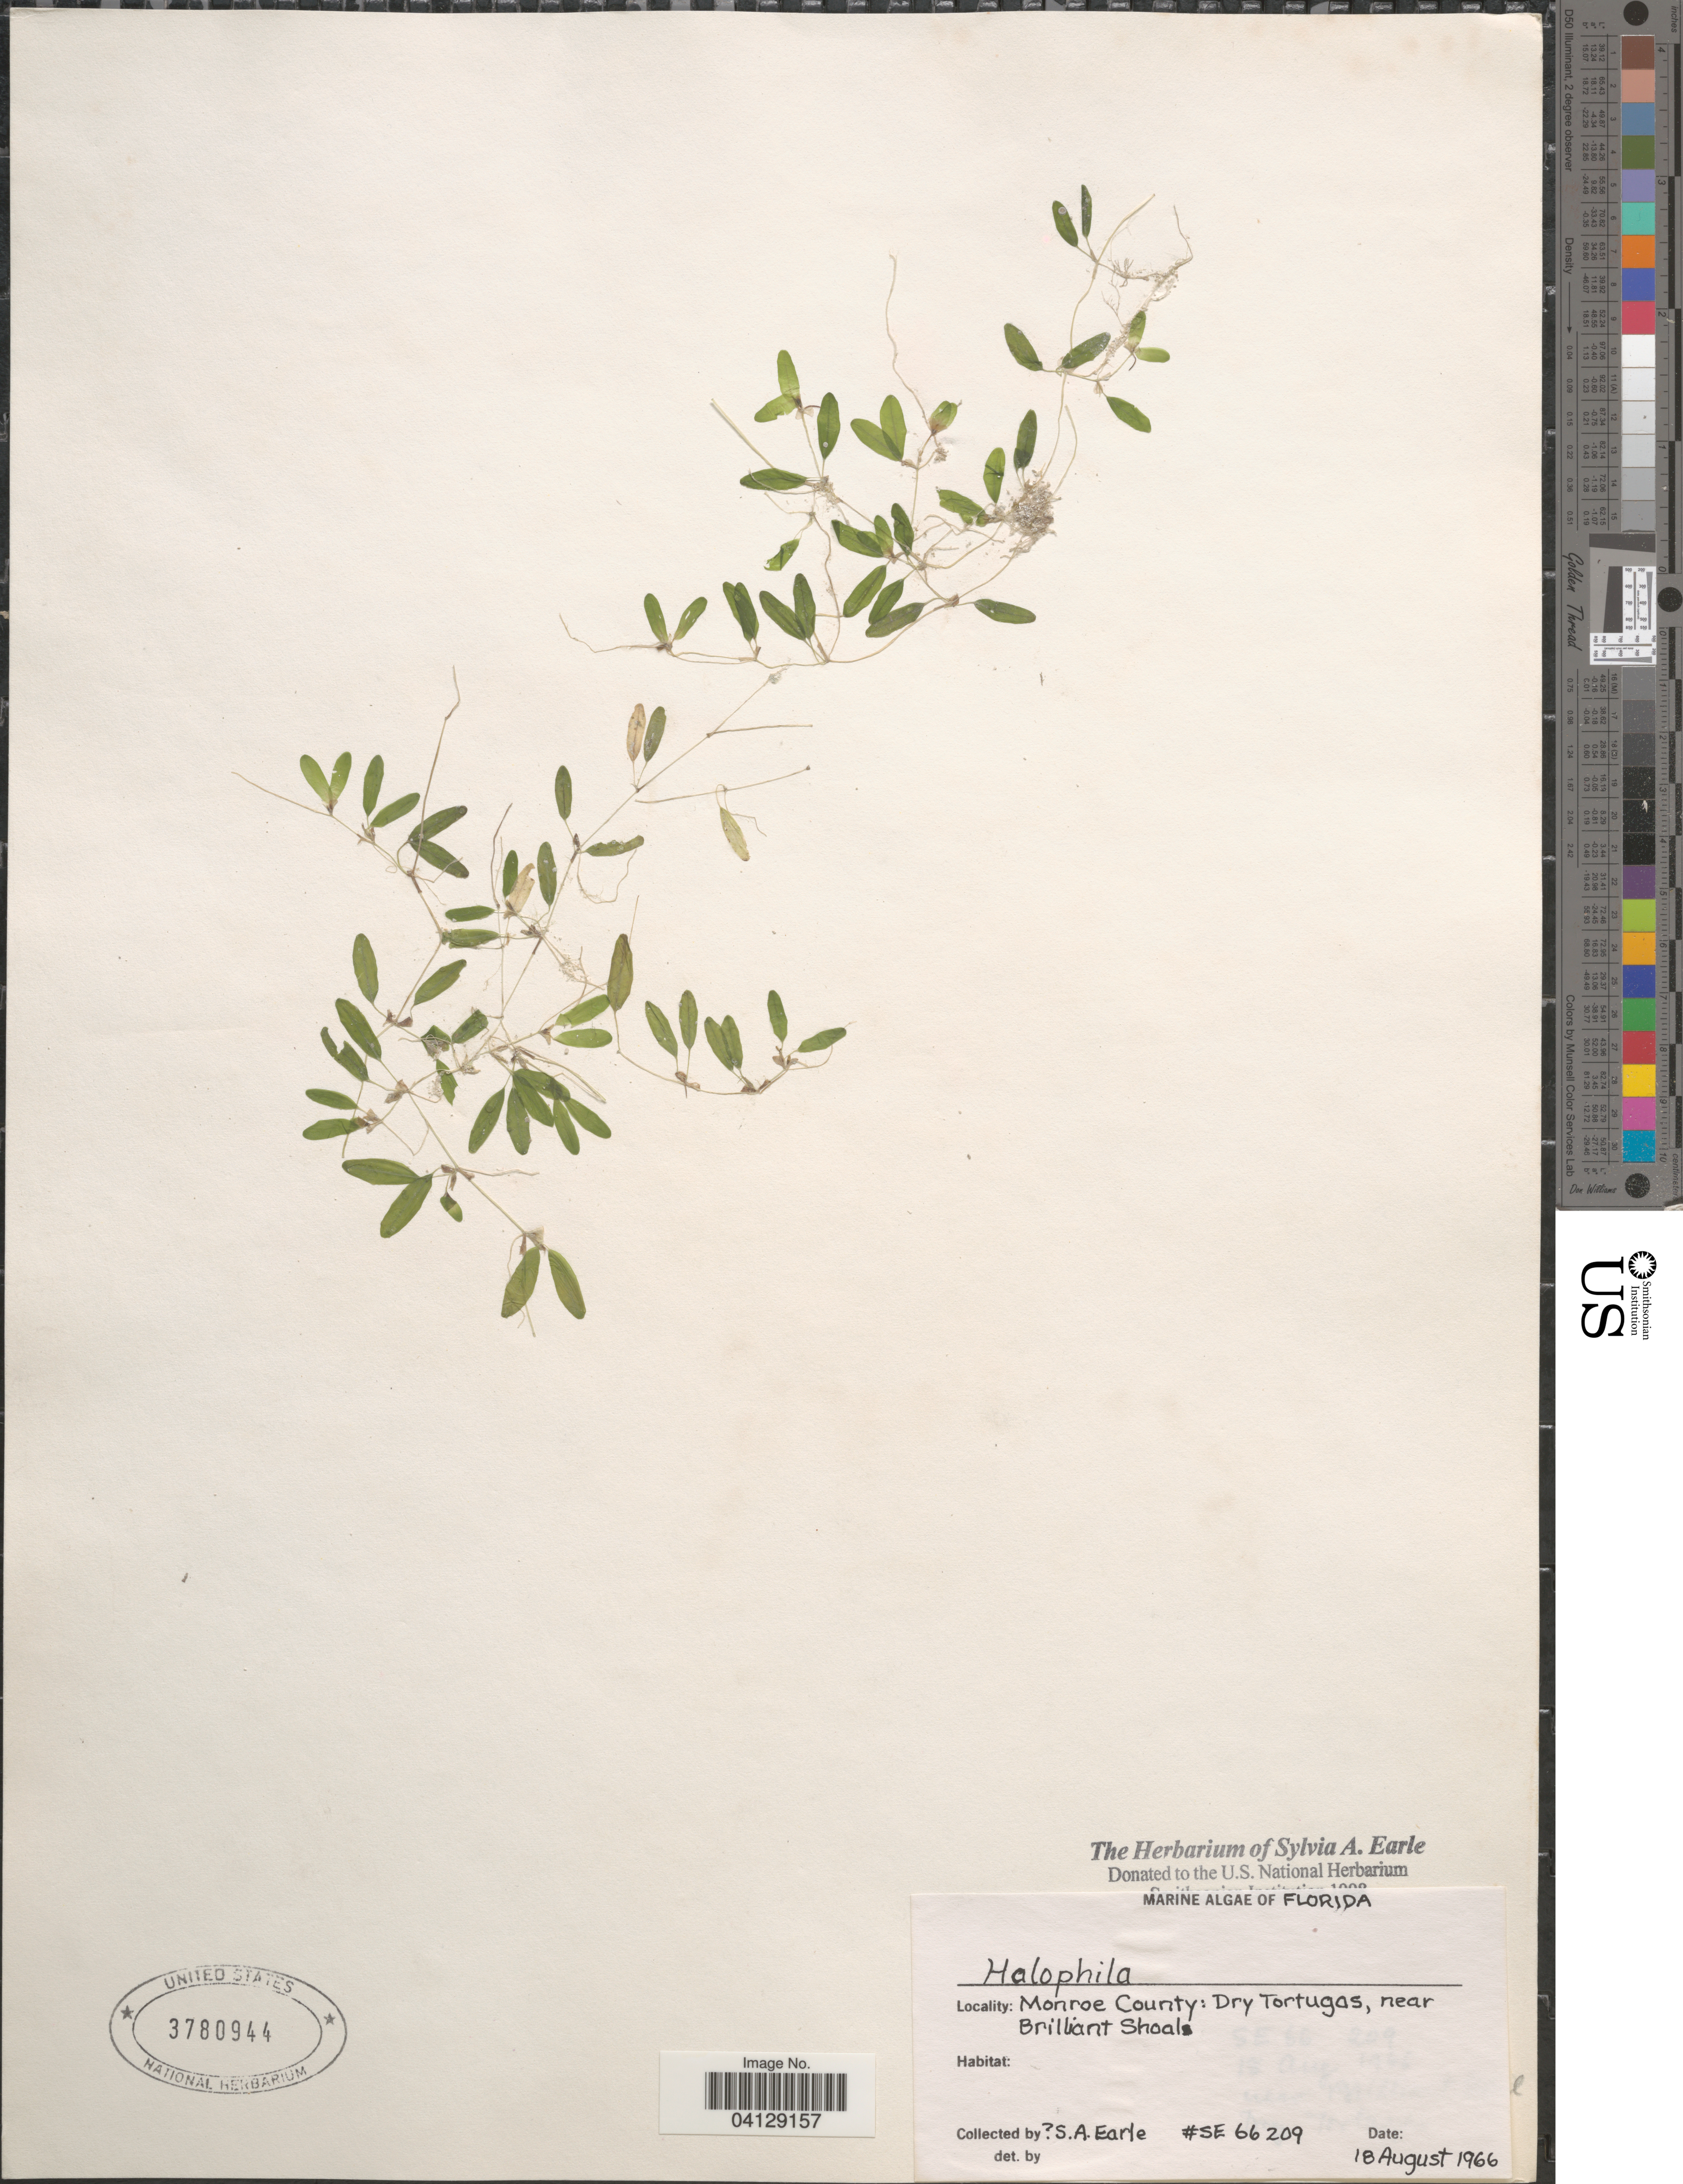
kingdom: Plantae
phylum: Tracheophyta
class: Liliopsida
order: Alismatales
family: Hydrocharitaceae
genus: Halophila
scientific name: Halophila sp.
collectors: S. A. Earle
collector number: SE66209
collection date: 1966-08-18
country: United States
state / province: Florida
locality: Monroe County: Dry Tortugas, near Brilliant Shoal.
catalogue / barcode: US 3780944